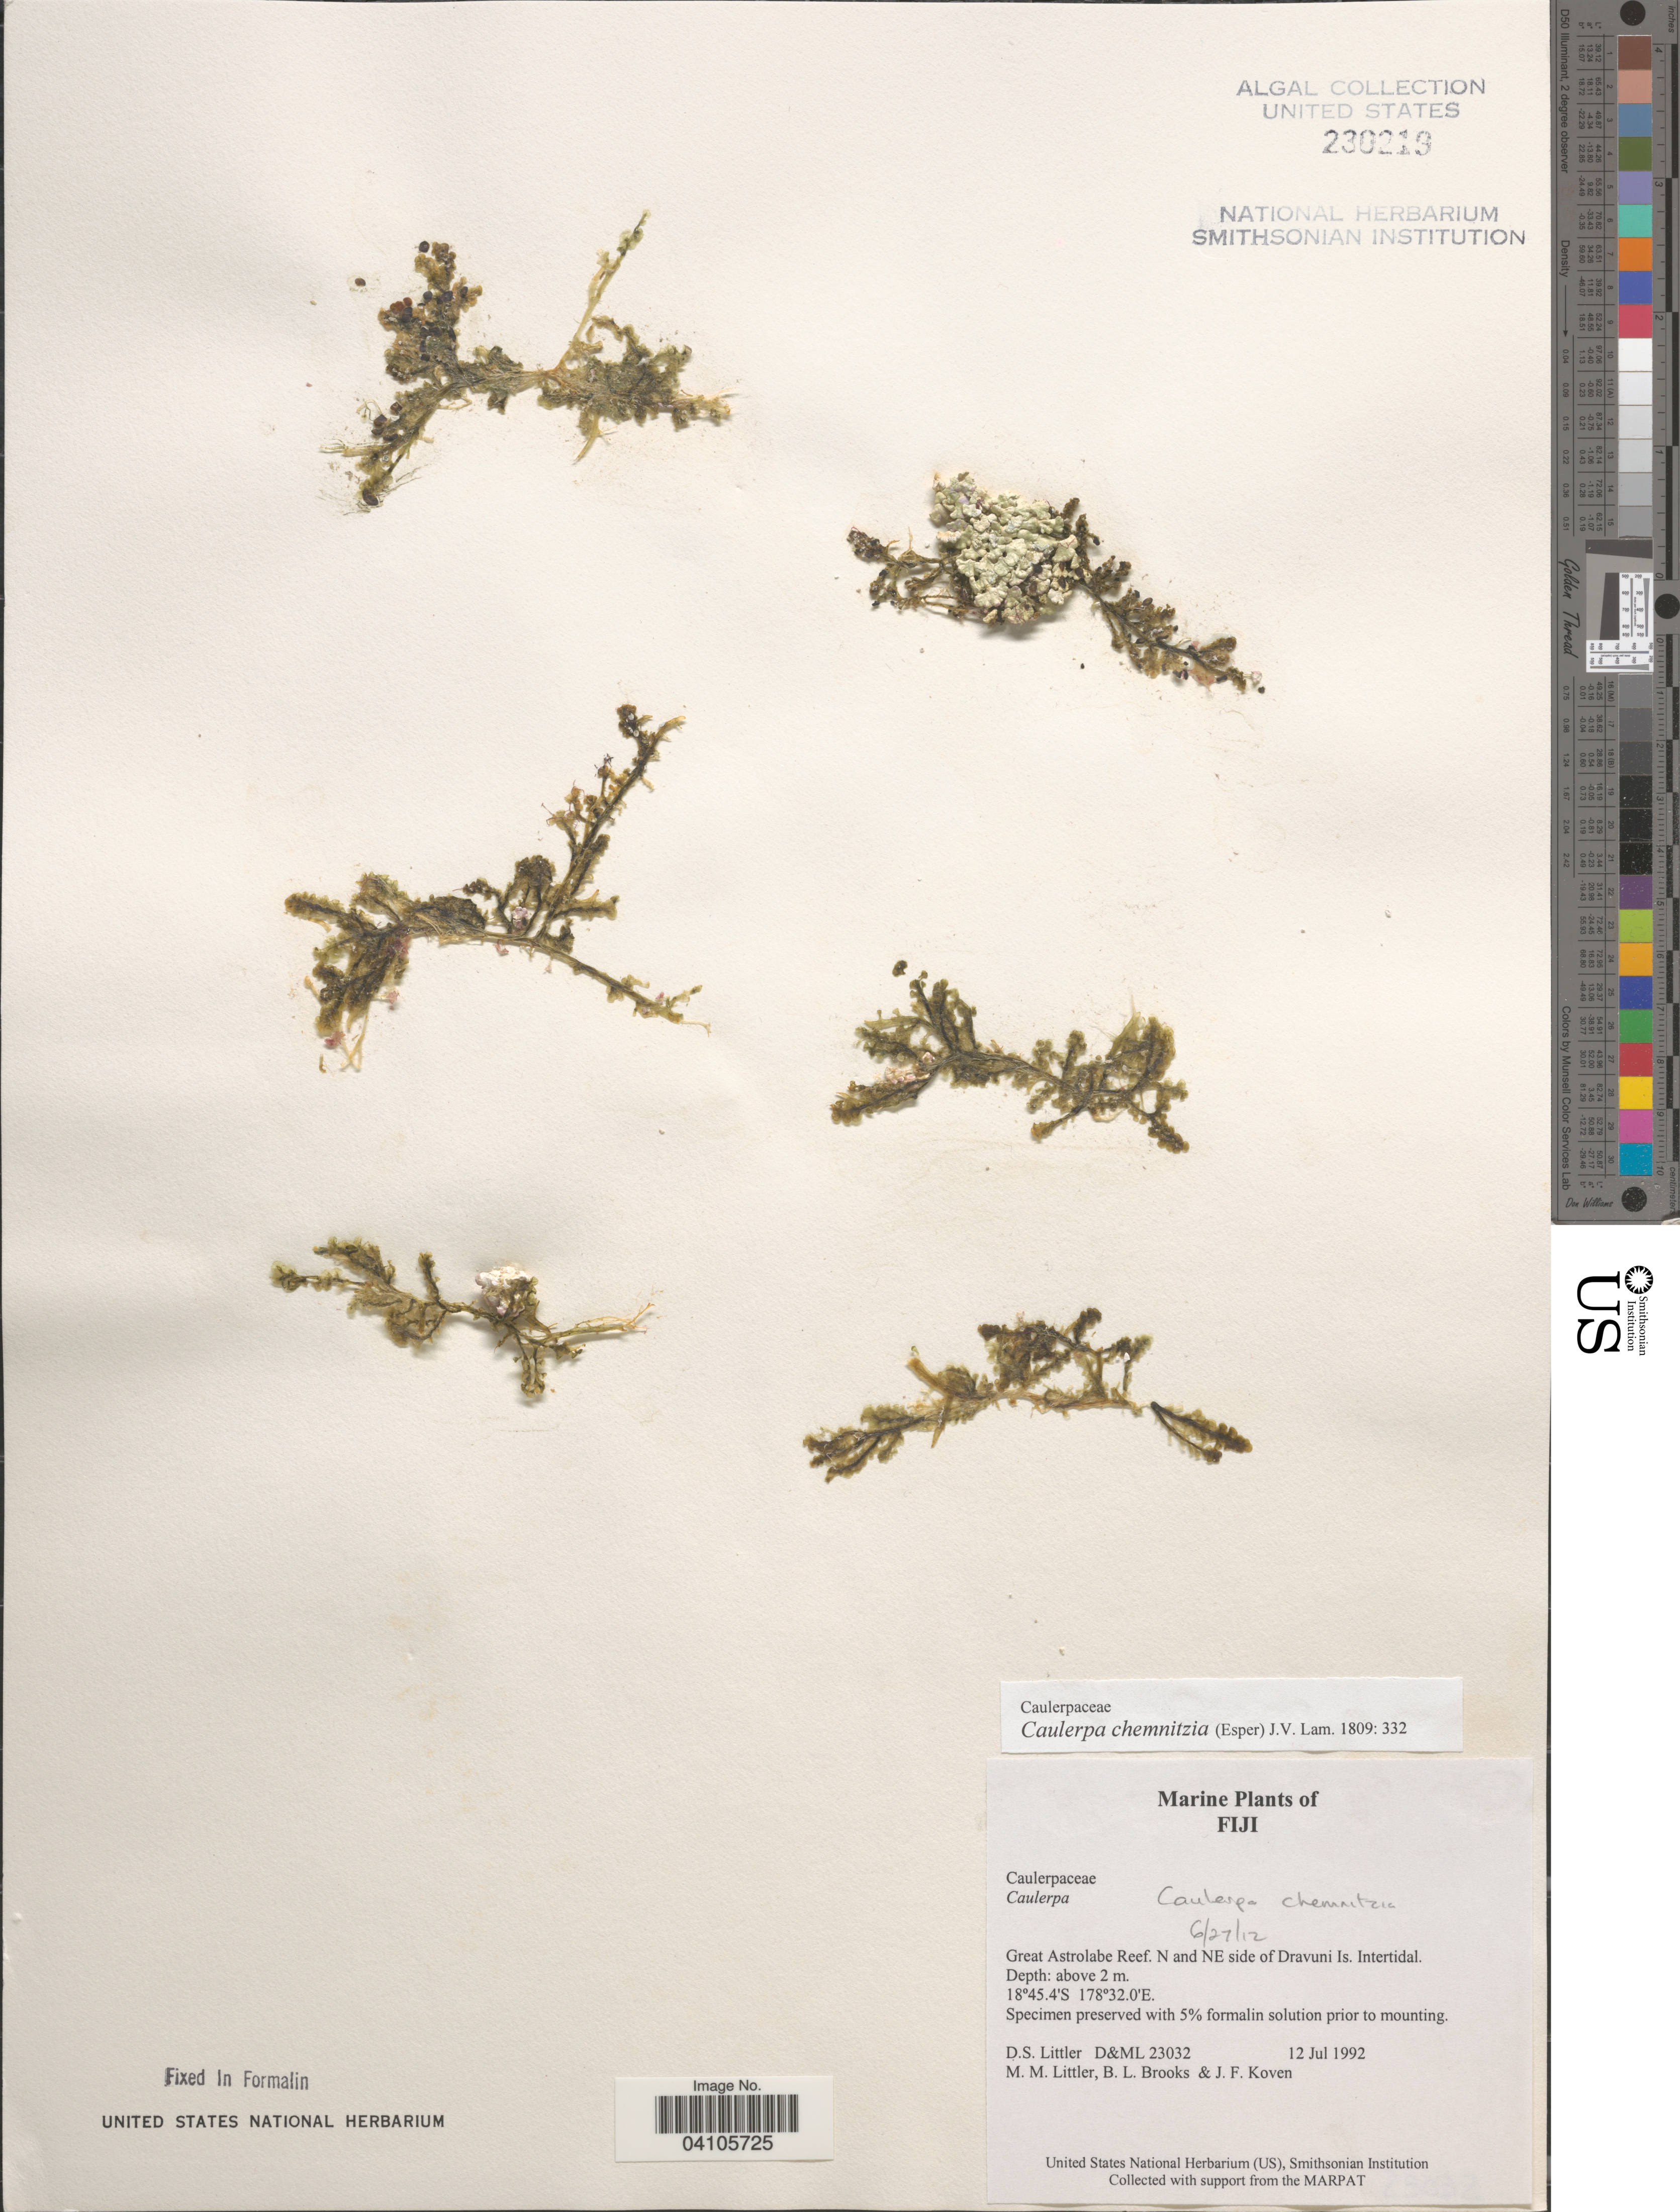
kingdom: Plantae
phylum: Chlorophyta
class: Ulvophyceae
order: Bryopsidales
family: Caulerpaceae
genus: Caulerpa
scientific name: Caulerpa chemnitzia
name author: (Esper) J.V.Lamouroux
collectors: D. S. Littler, B. Brooks & J. Koven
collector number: D&ML23032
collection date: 1992-07-12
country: Fiji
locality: Great Astroble Reef. N and NE side of Dravuni Is.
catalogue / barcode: US 230219